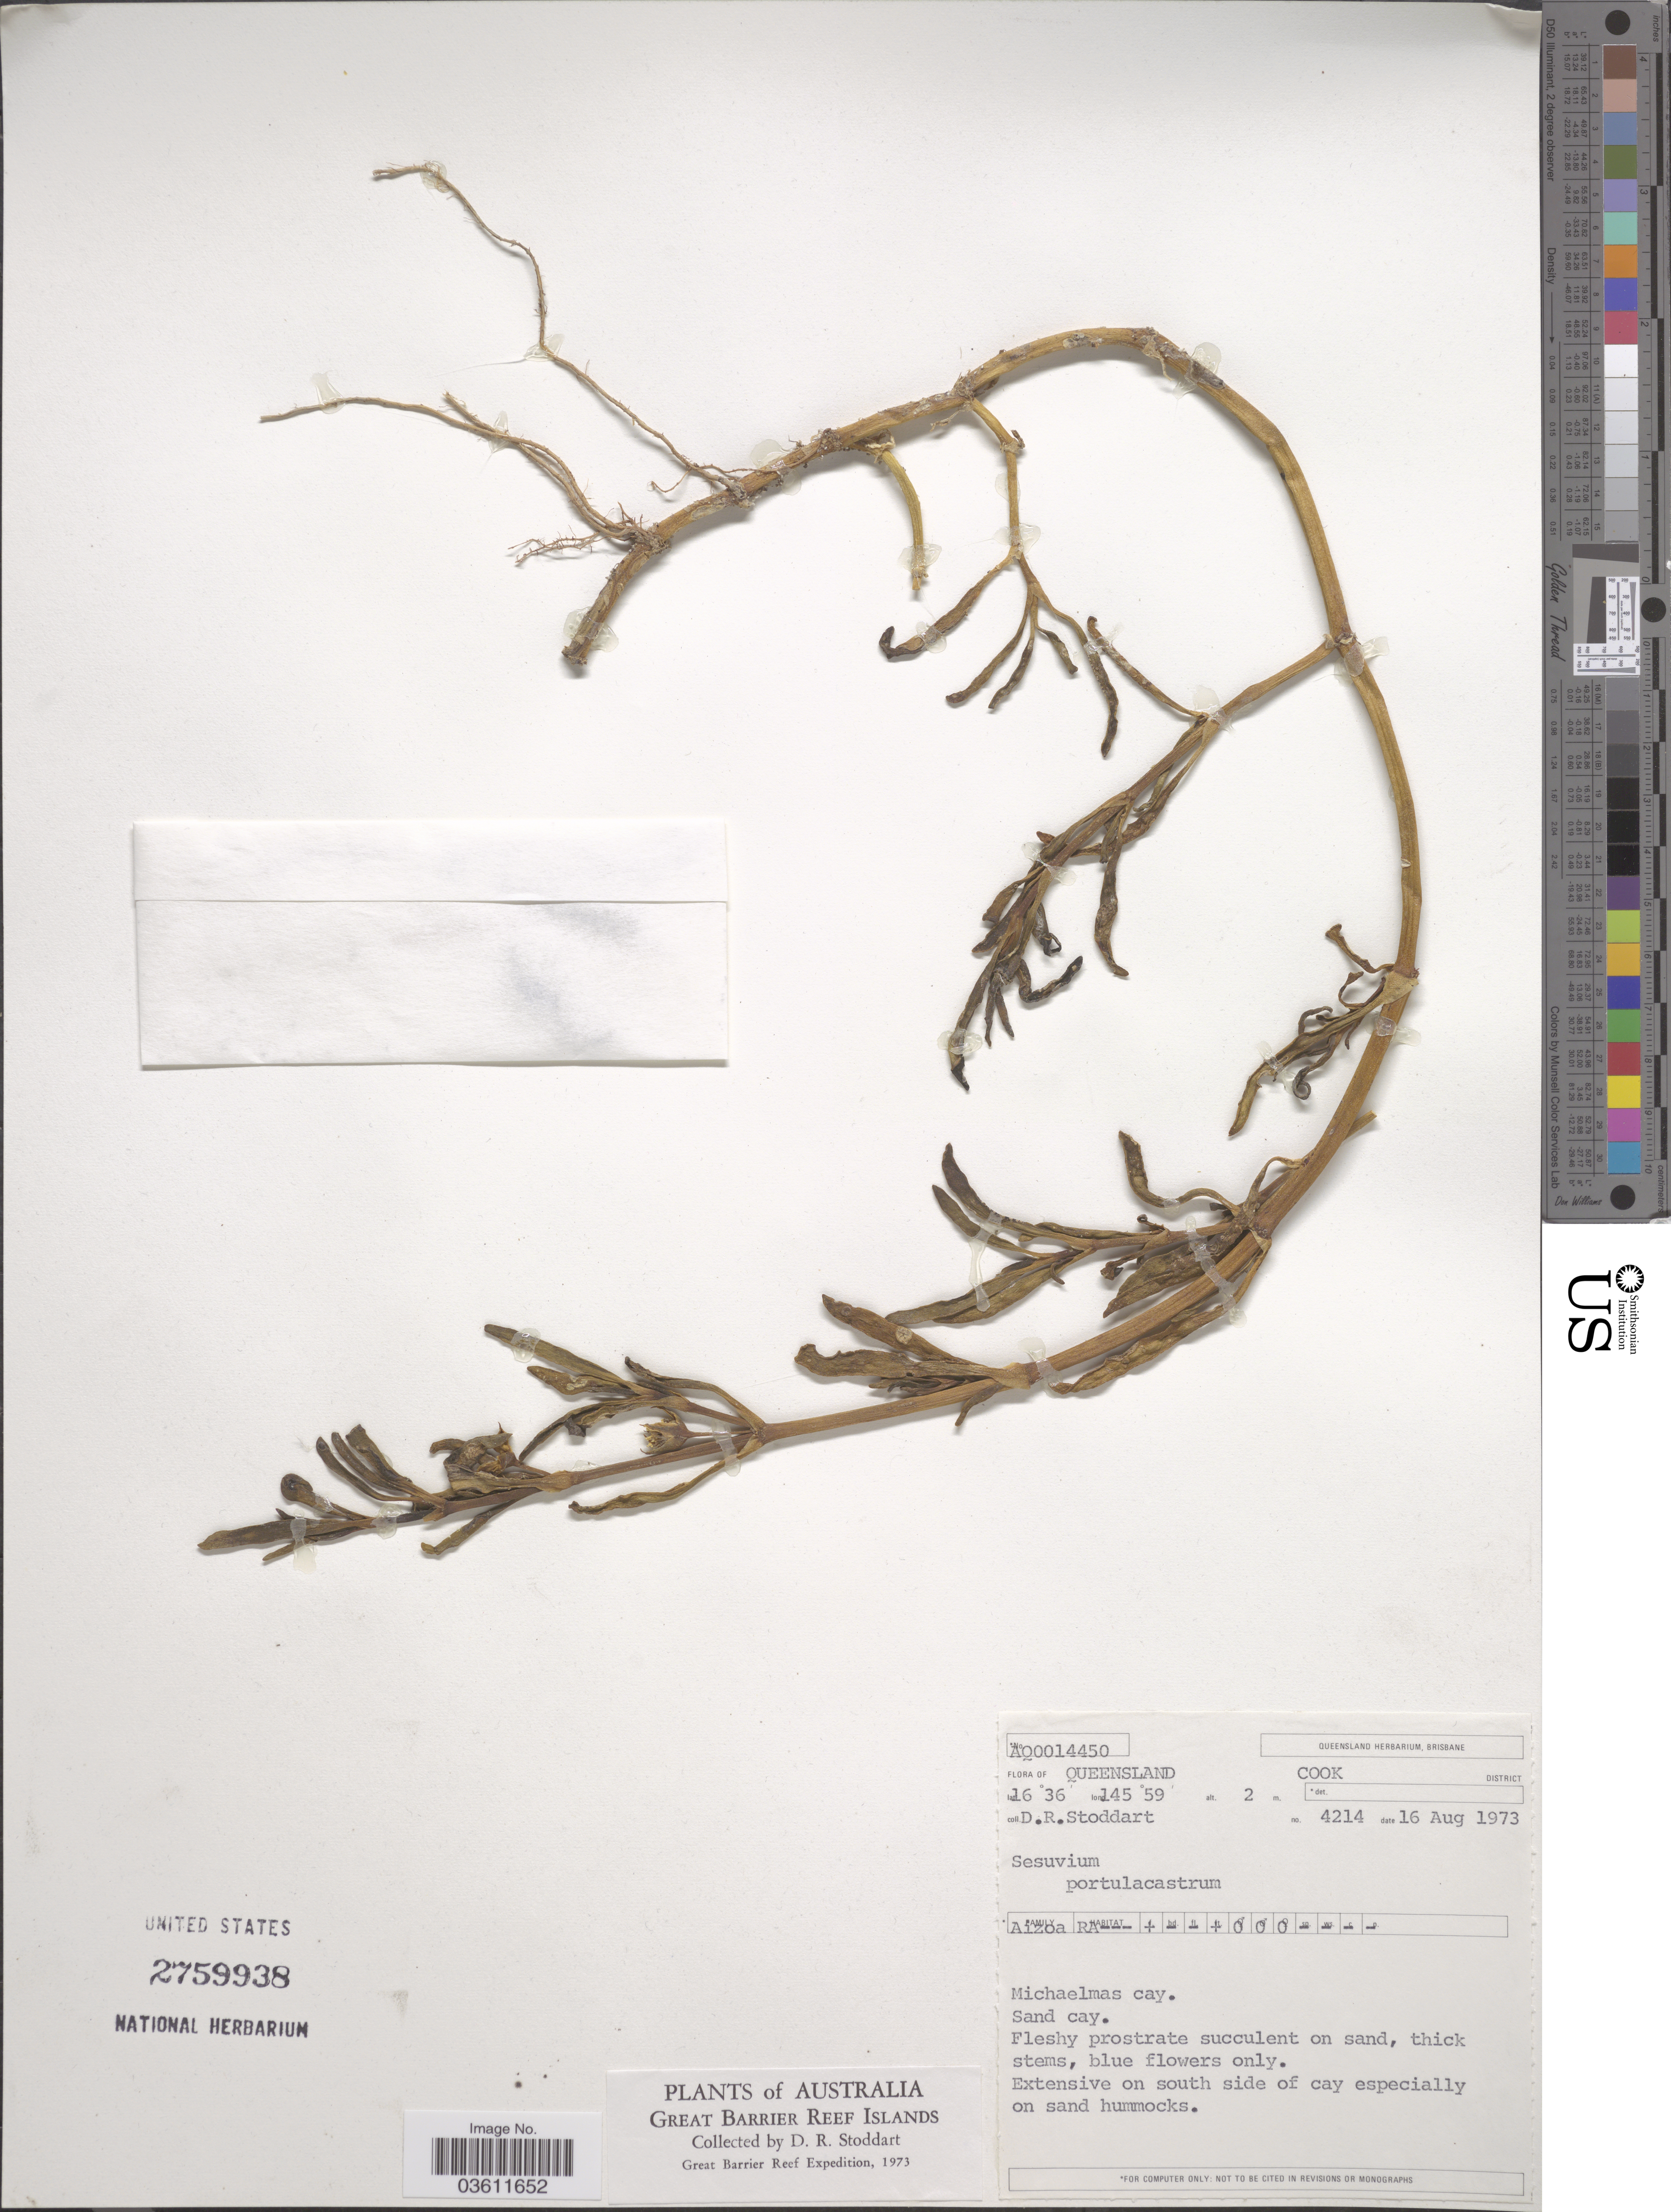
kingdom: Plantae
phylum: Tracheophyta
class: Magnoliopsida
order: Caryophyllales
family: Aizoaceae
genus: Sesuvium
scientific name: Sesuvium portulacastrum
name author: (L.) L.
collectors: D. R. Stoddart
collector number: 4214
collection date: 1973-08-16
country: Australia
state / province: Queensland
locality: Cook District. Michaelmas cay. Great Barrier Reef Islands.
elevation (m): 2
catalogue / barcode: US 2759938